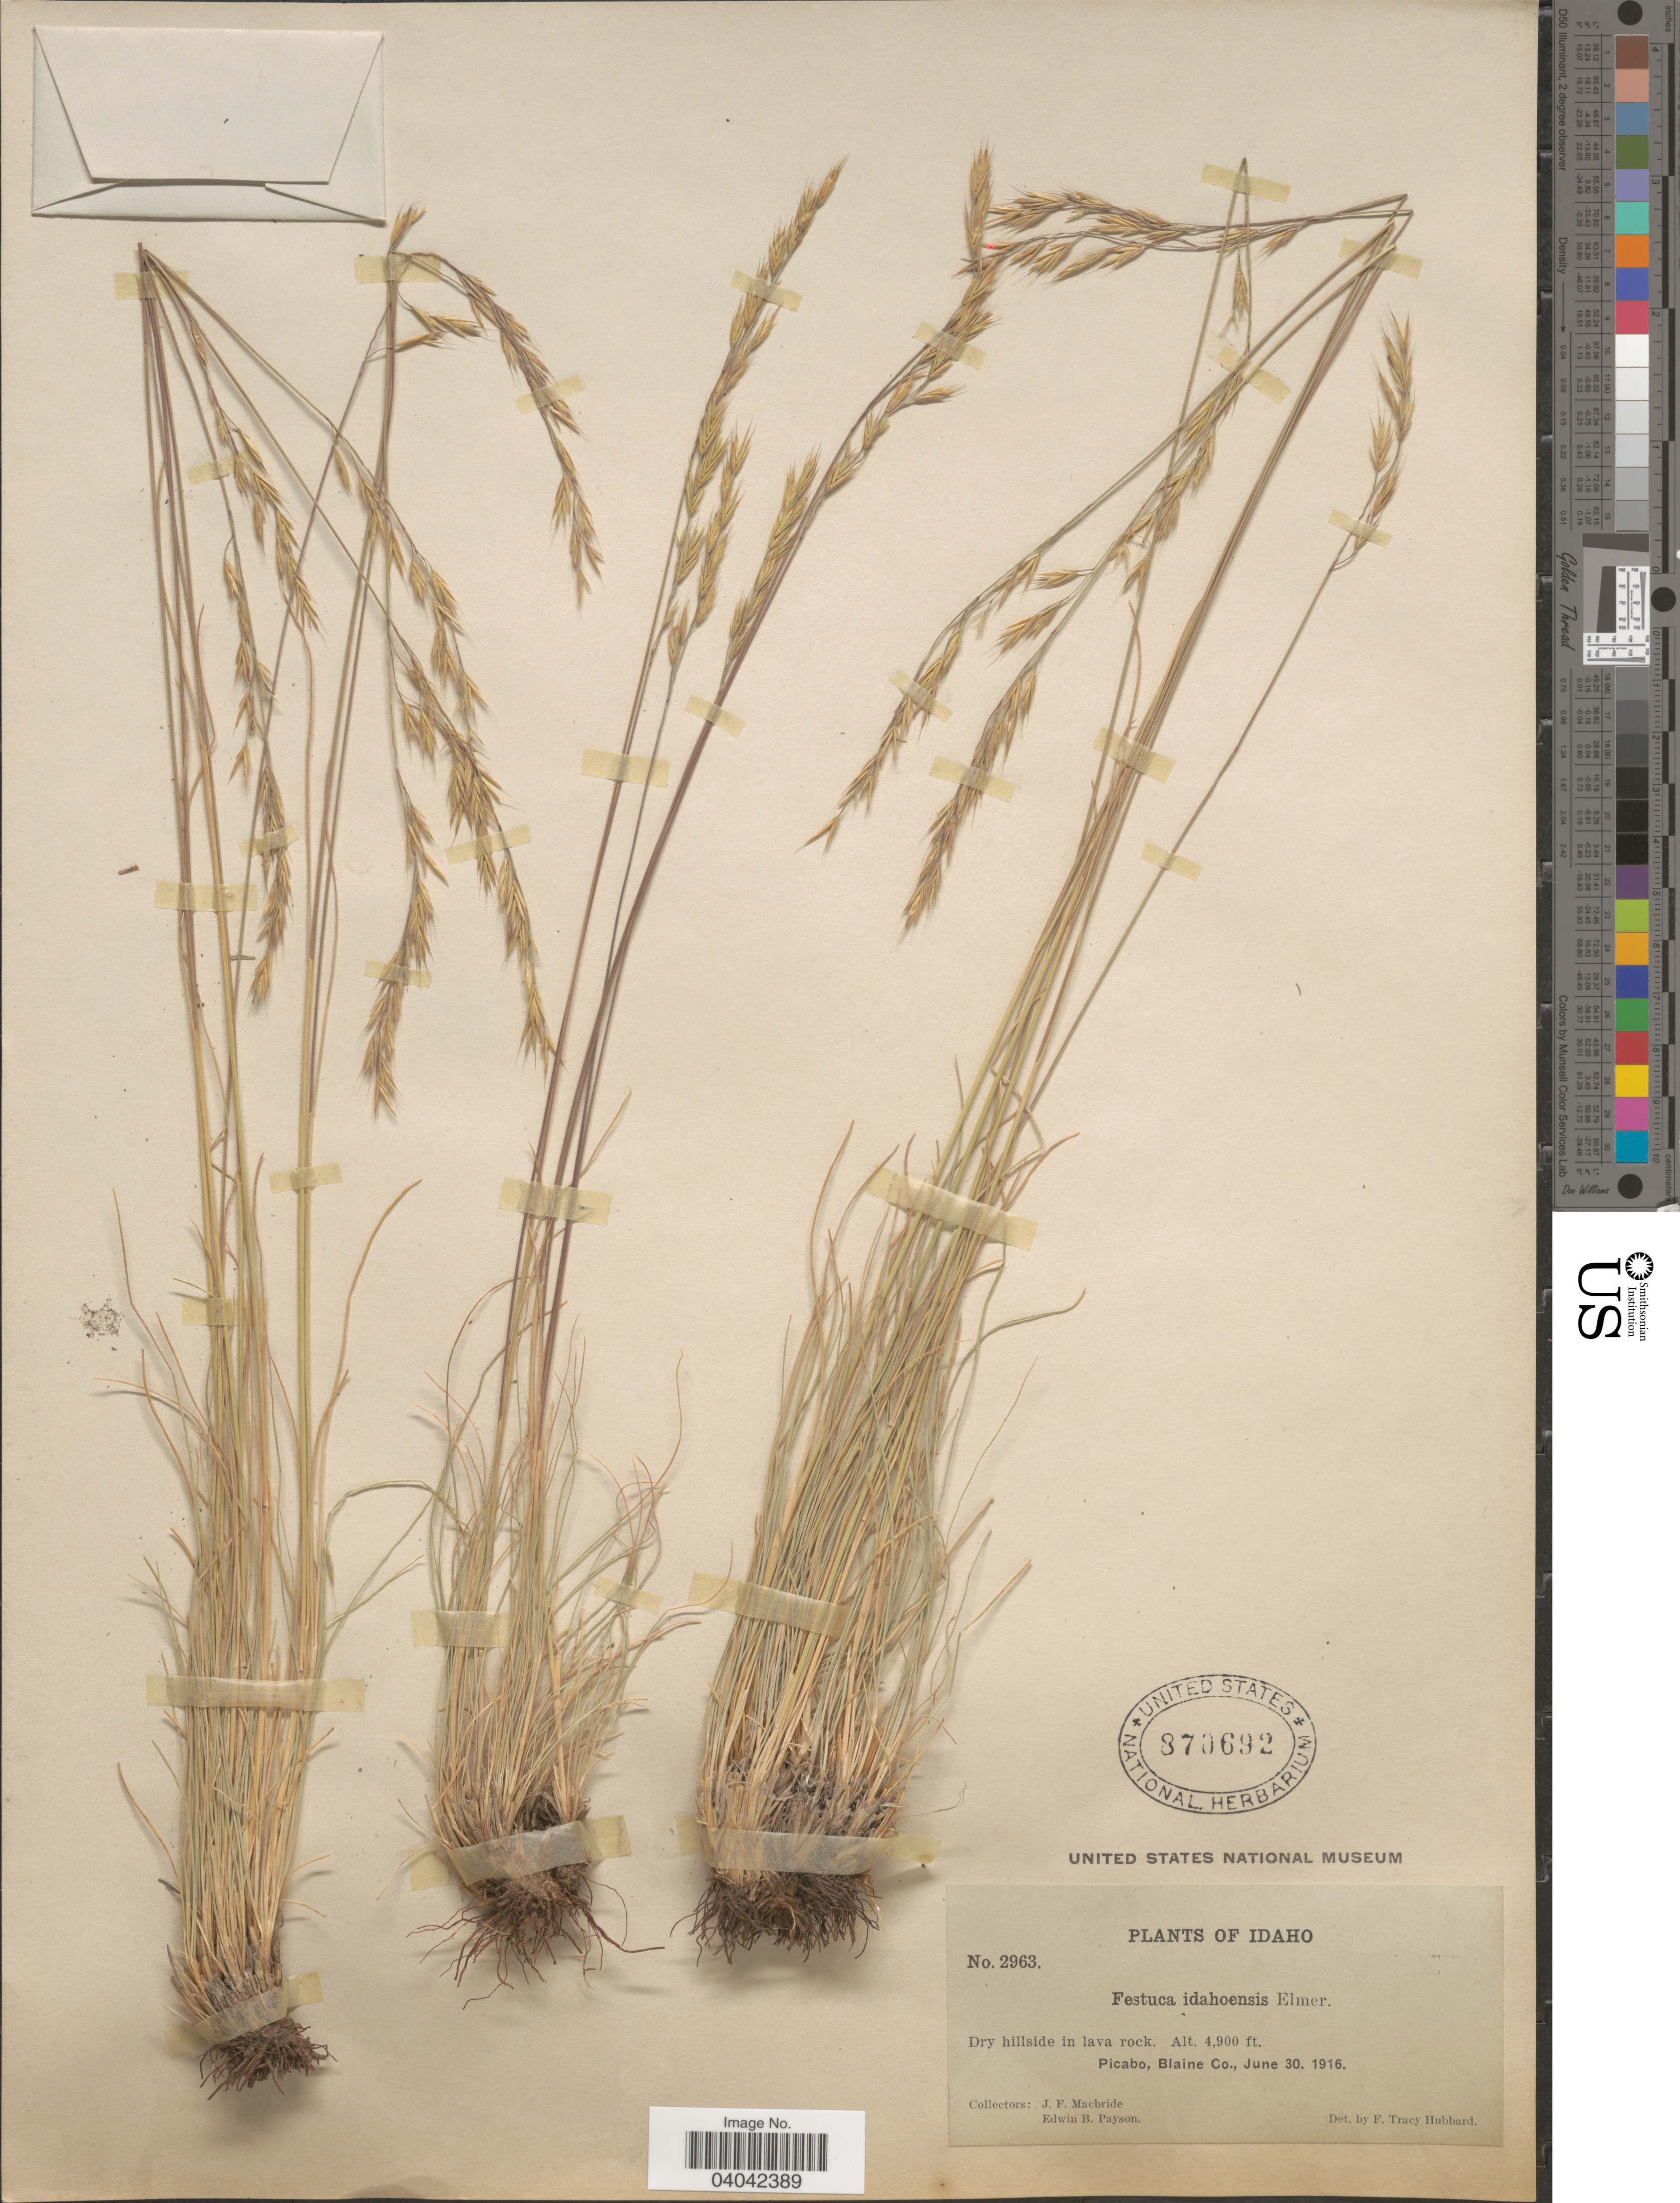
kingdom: Plantae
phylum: Tracheophyta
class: Liliopsida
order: Poales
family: Poaceae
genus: Festuca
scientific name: Festuca idahoensis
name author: Elmer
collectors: J. F. Macbride & E. B. Payson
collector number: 2963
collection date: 1916-06-30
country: United States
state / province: Idaho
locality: Picabo, Blaine Co.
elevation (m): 1494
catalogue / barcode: US 870692